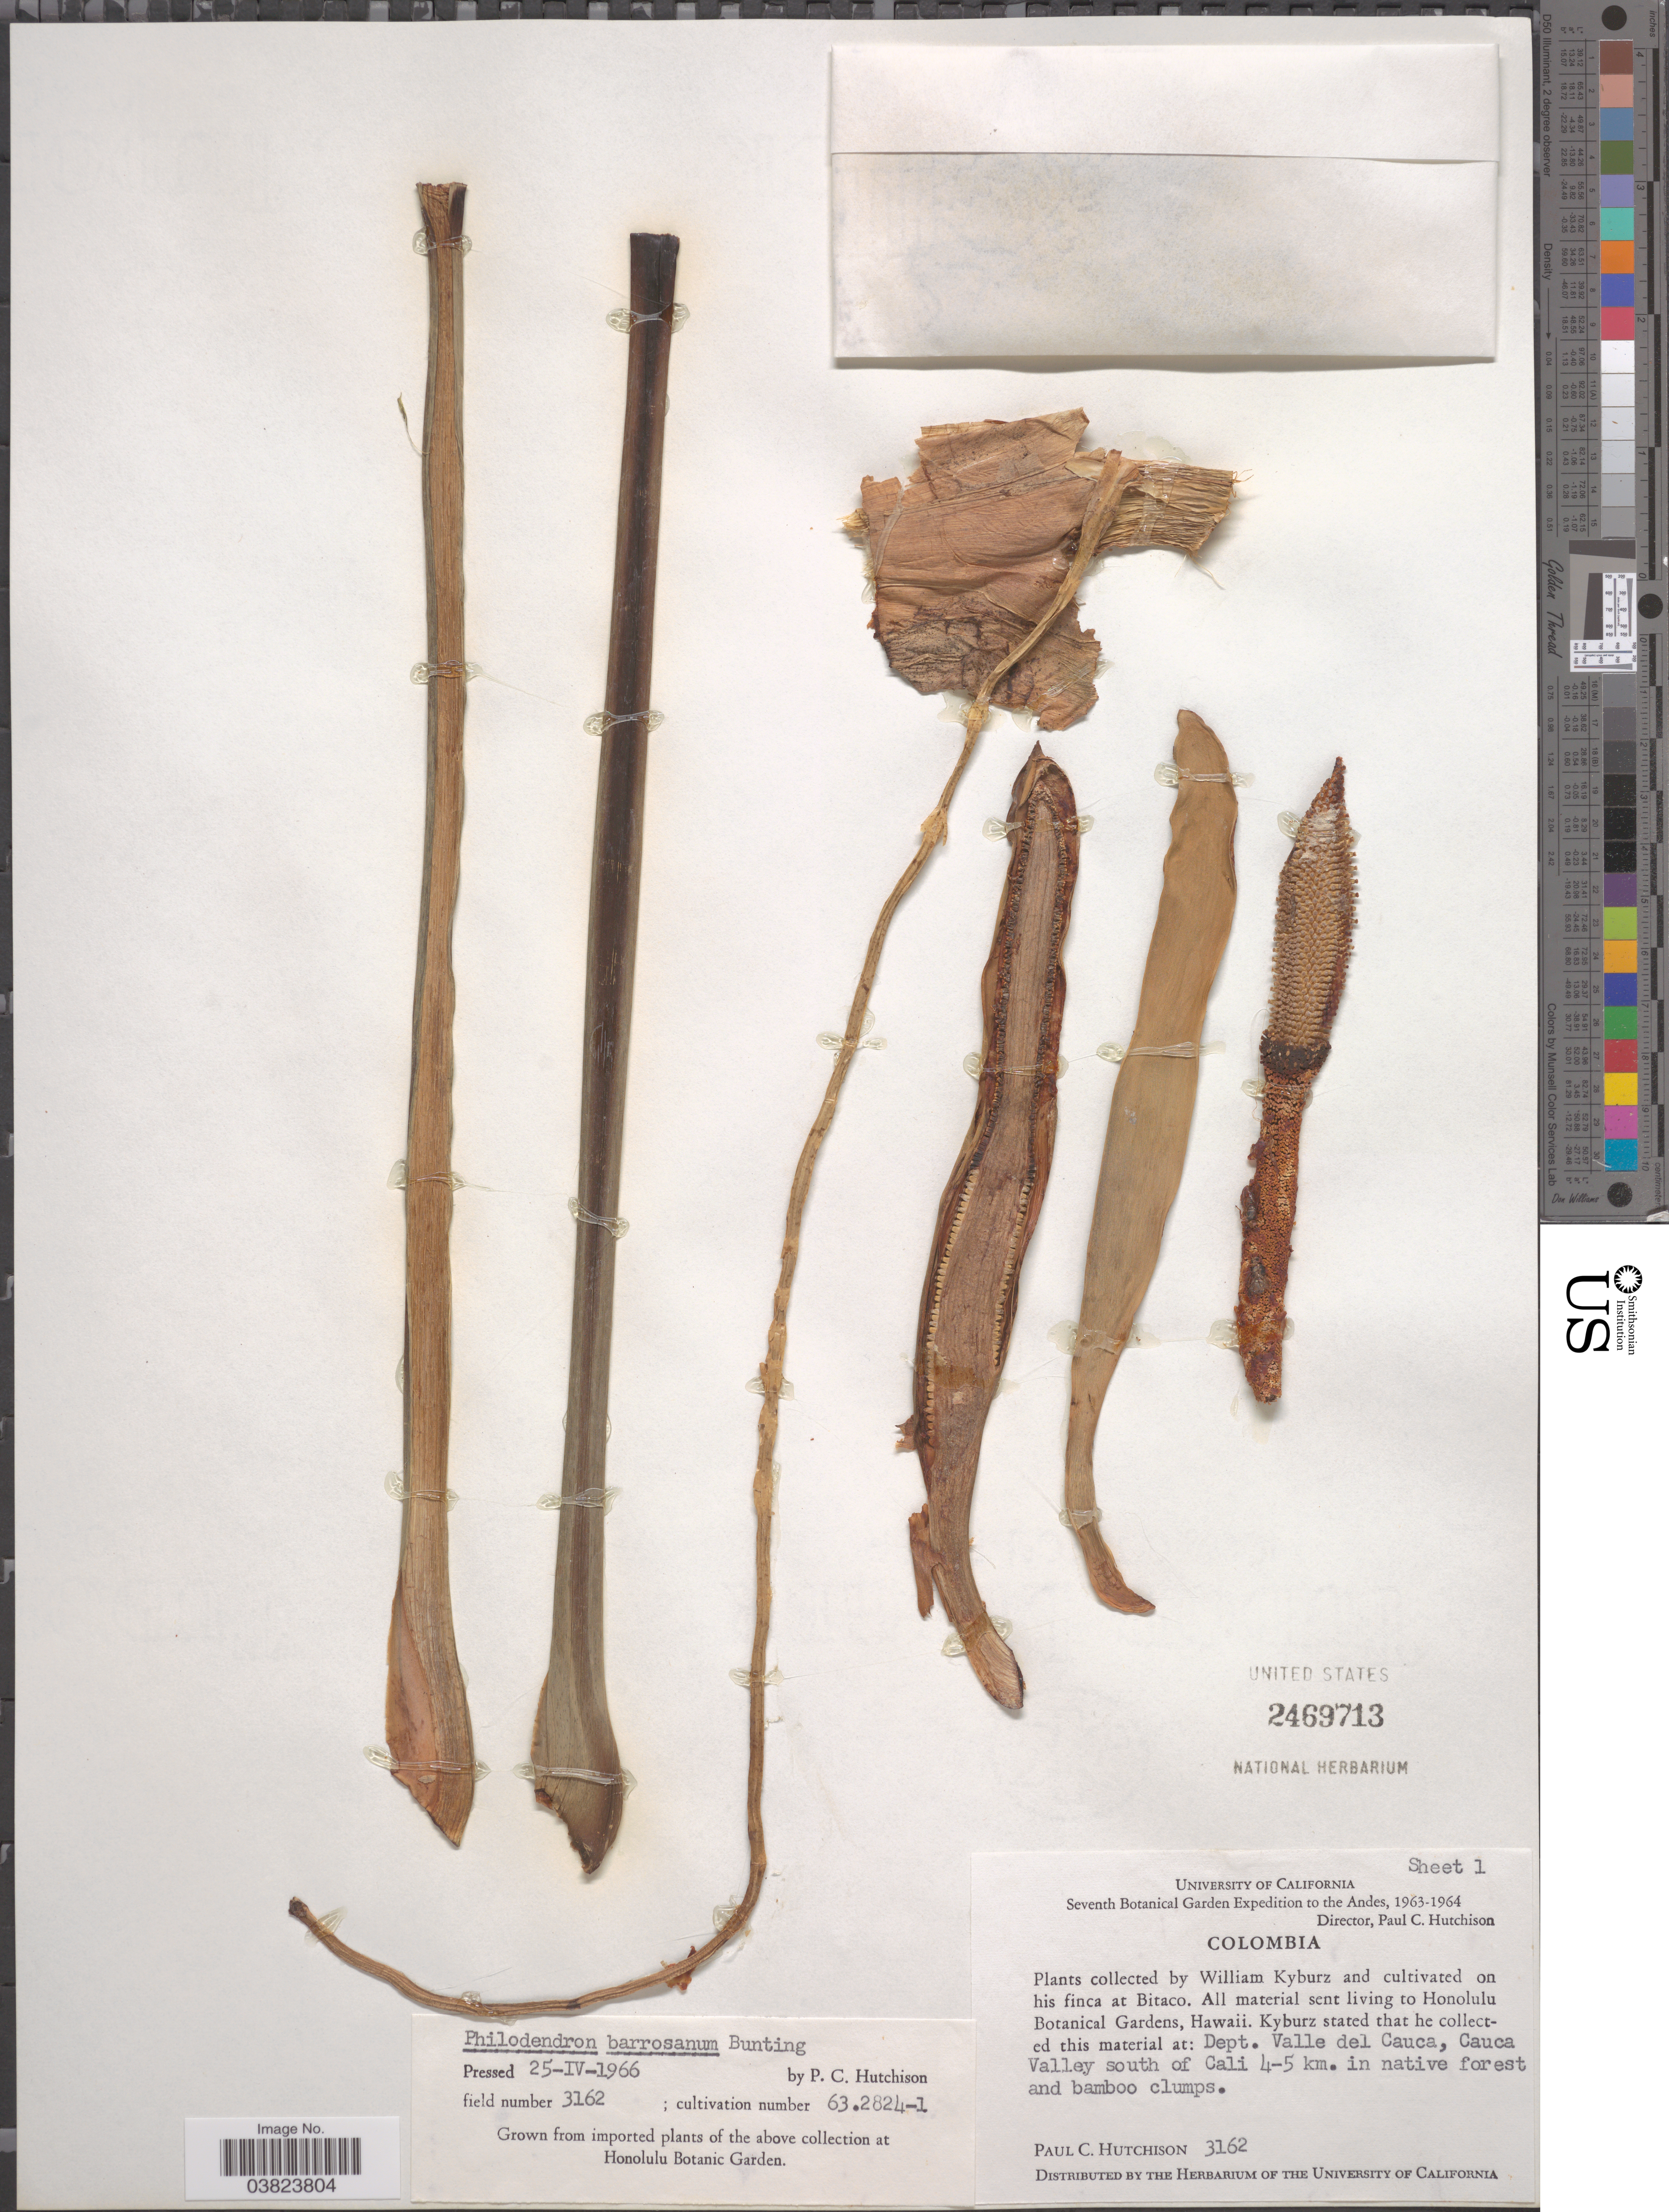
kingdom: Plantae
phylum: Tracheophyta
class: Liliopsida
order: Alismatales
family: Araceae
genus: Philodendron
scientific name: Philodendron barrosoanum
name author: G.S. Bunting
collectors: P. C. Hutchison & W. Kyburz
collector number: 3162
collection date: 1963/1964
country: Colombia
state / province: Valle del Cauca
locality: The Andes. Finca at Bitaco.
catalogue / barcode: US 2469713